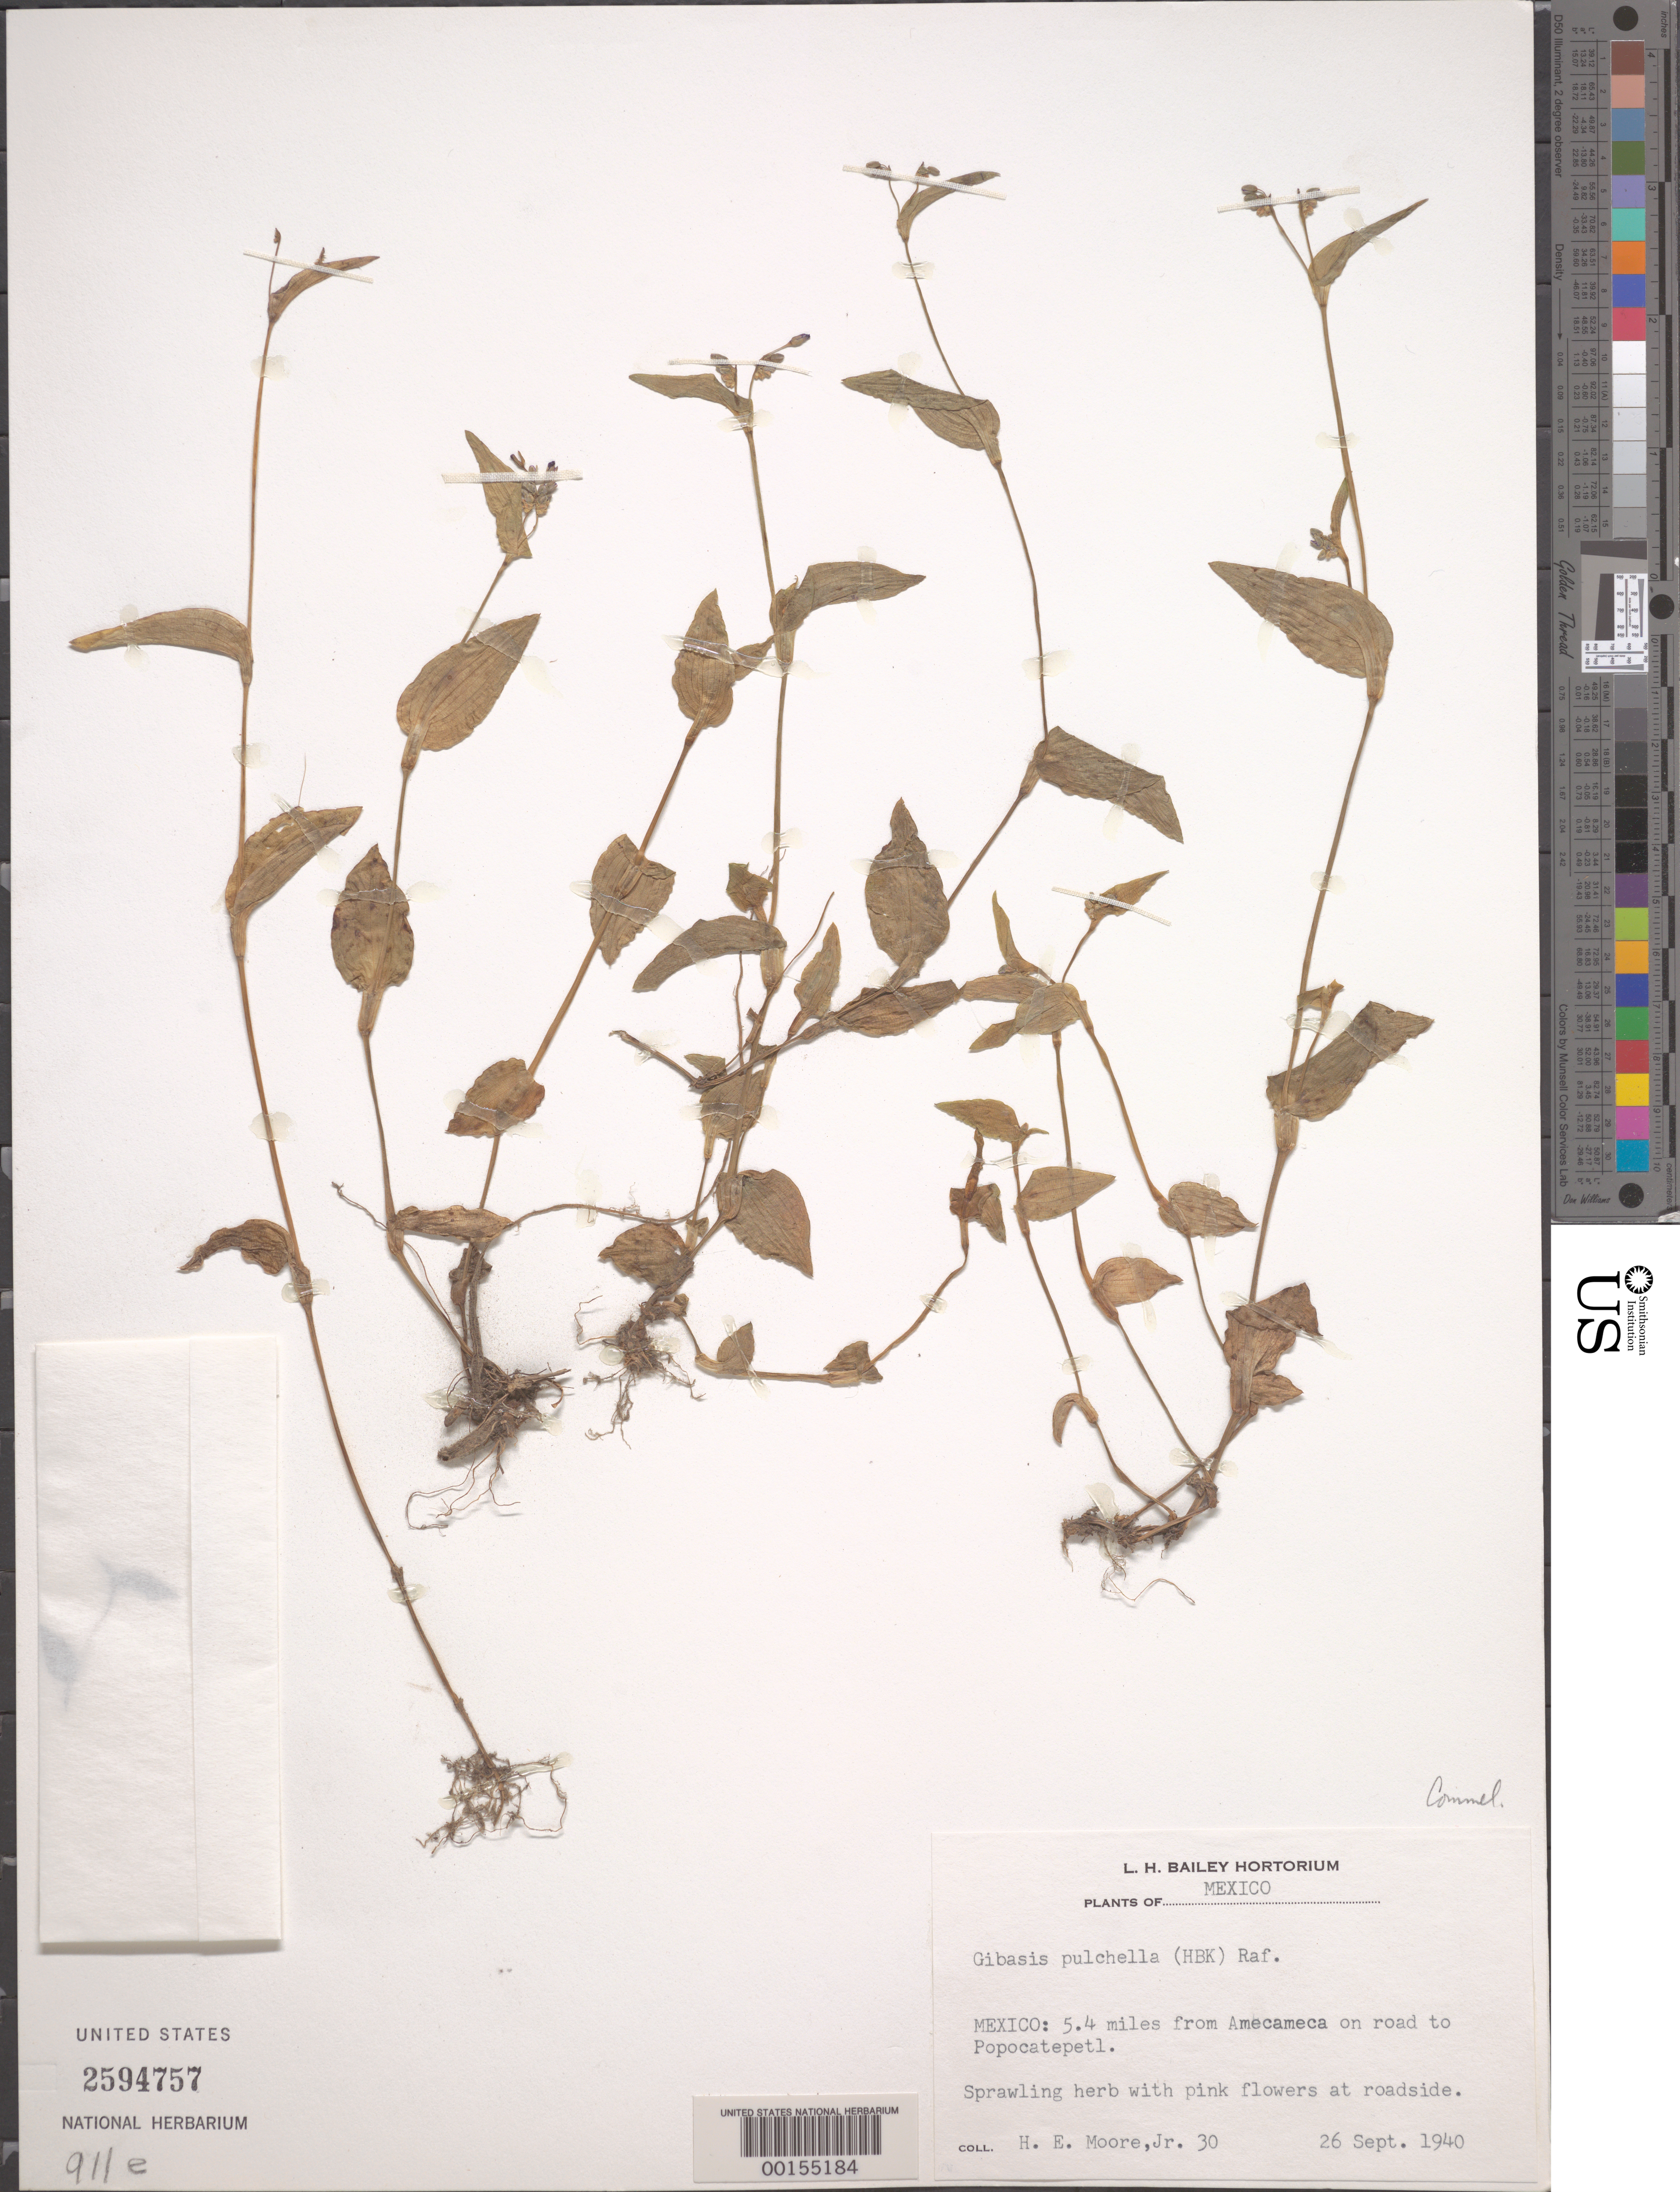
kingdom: Plantae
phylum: Tracheophyta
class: Liliopsida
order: Commelinales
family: Commelinaceae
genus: Gibasis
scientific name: Gibasis pulchella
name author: (Kunth) Raf.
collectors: H. E. Moore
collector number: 30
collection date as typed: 26 Sep 1940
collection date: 1940-09-26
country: Mexico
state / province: México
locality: Road from Amecameca to Popocatepetl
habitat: Roadside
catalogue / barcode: US 2594757